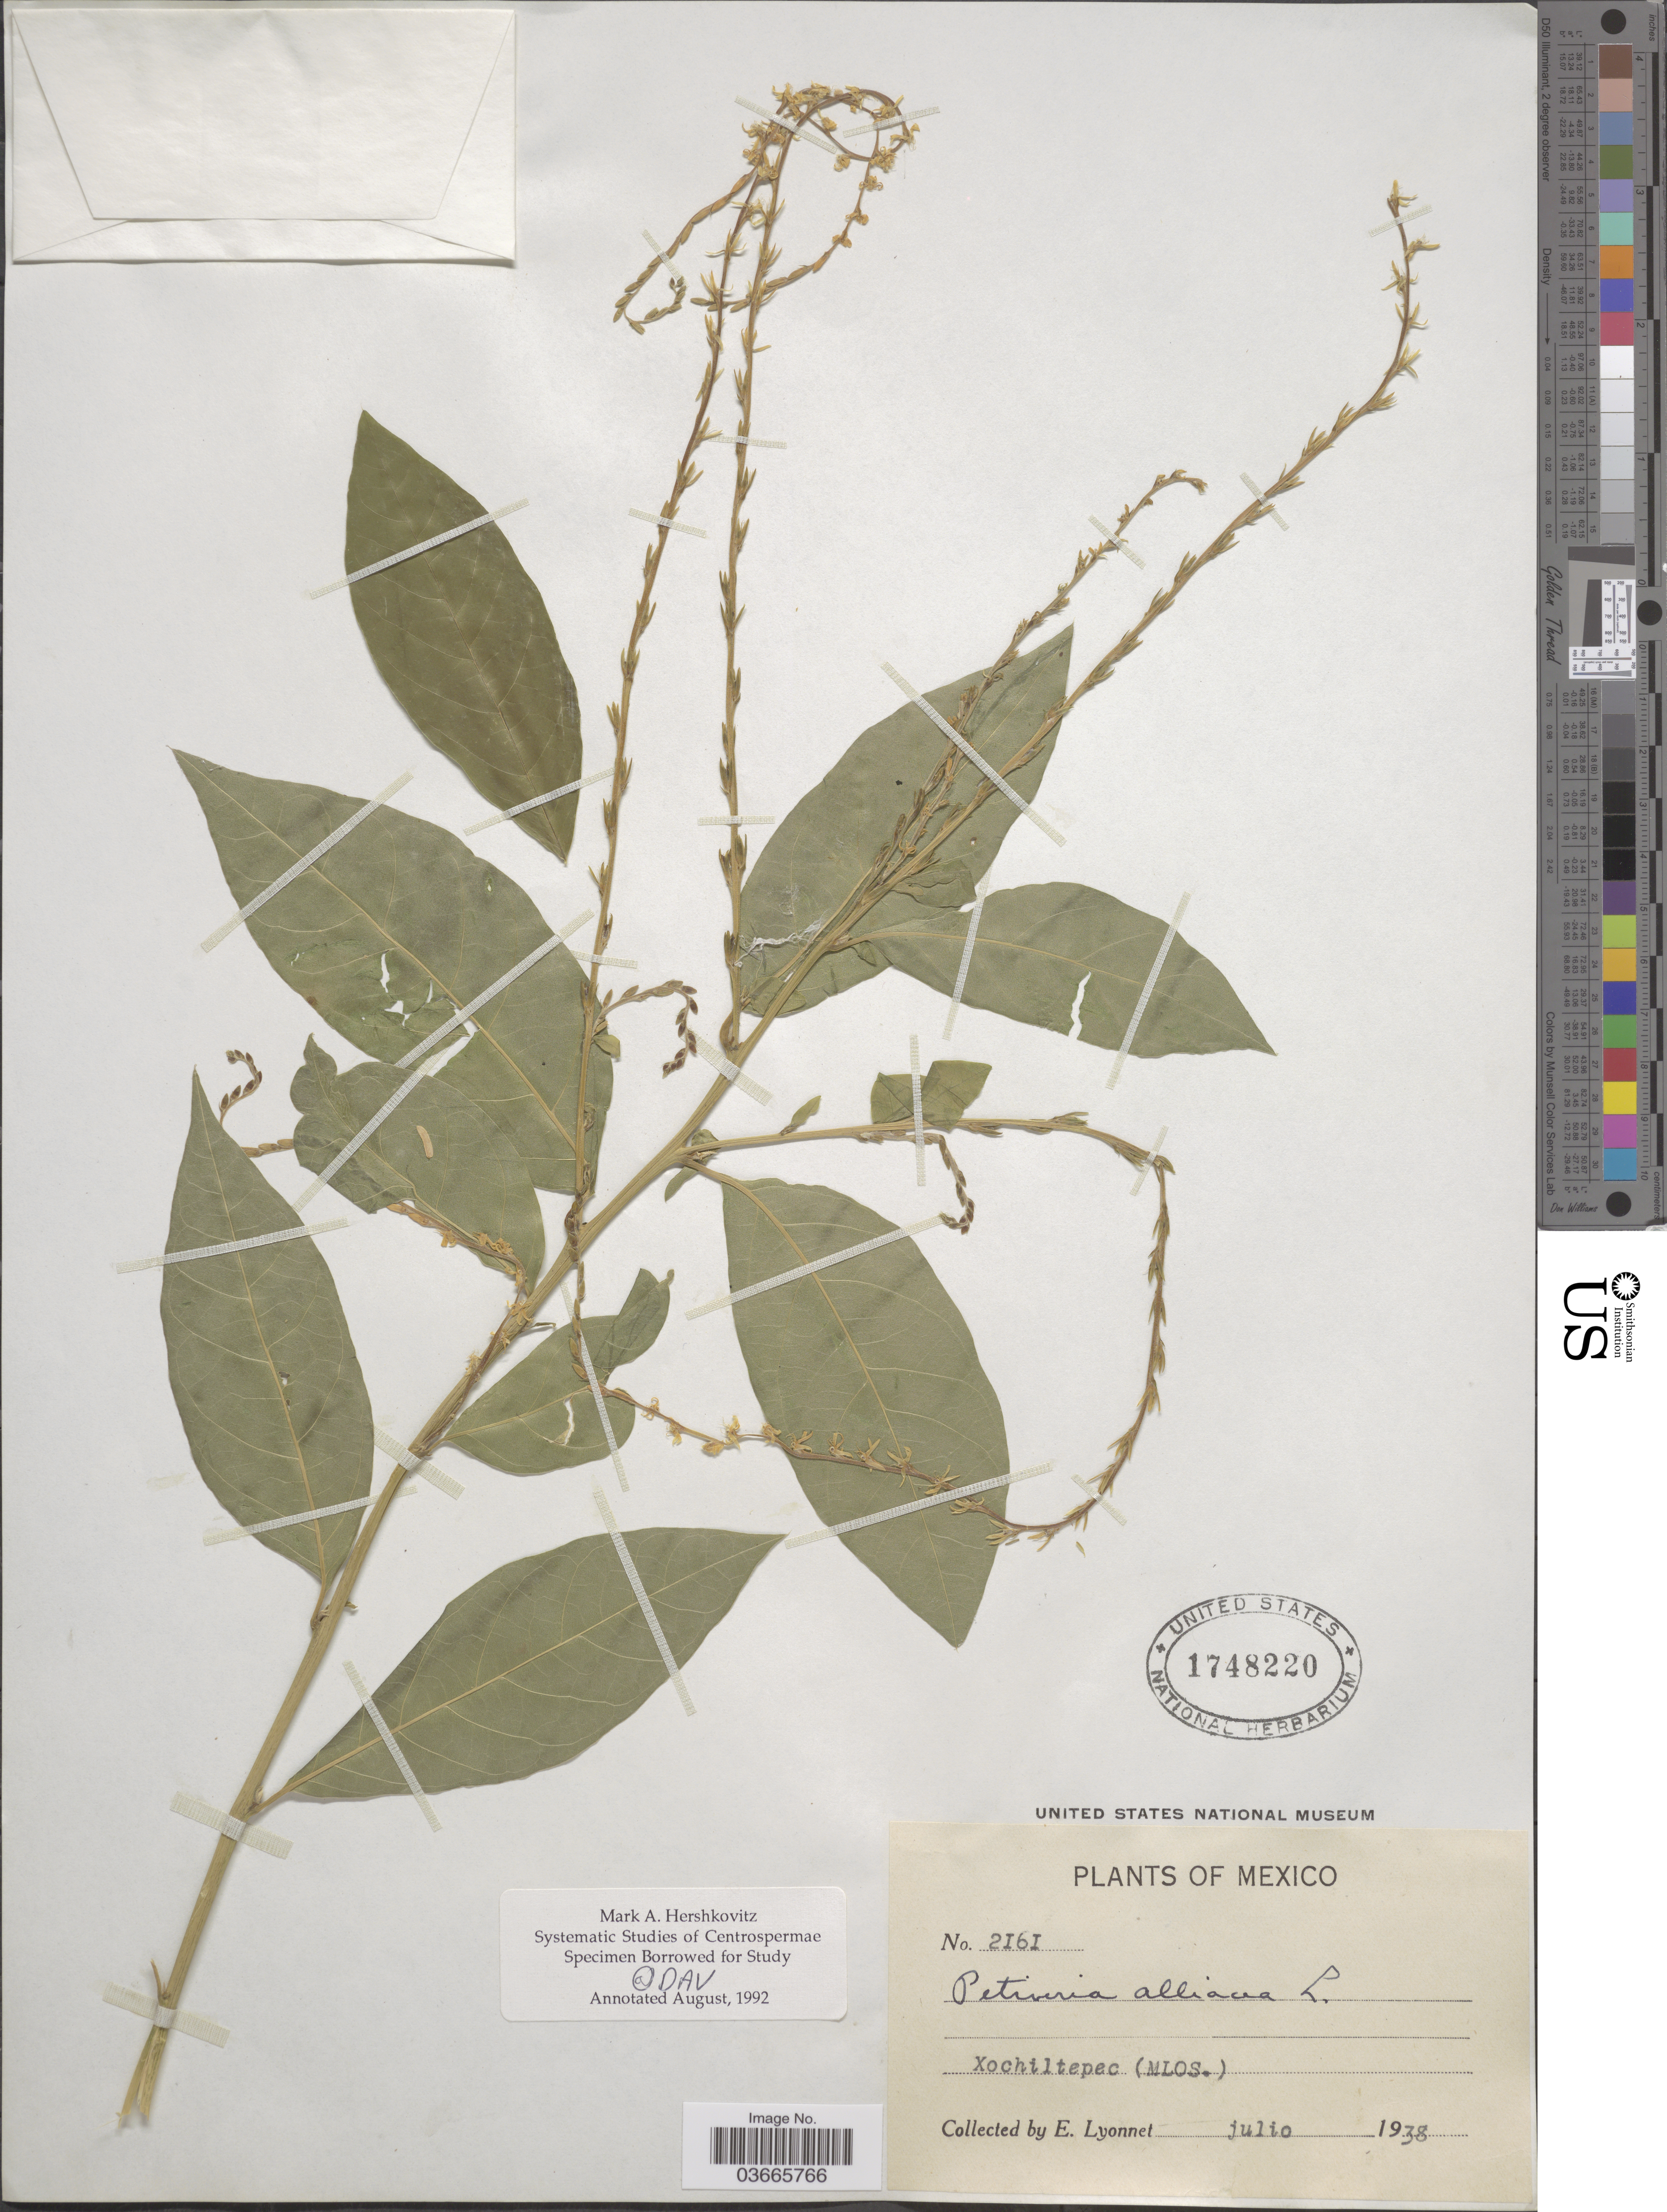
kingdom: Plantae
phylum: Tracheophyta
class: Magnoliopsida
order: Caryophyllales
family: Phytolaccaceae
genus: Petiveria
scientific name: Petiveria alliacea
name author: L.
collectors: E. Lyonnet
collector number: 2161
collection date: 1938-07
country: Mexico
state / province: Morelos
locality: Xochiltepec.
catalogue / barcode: US 1748220